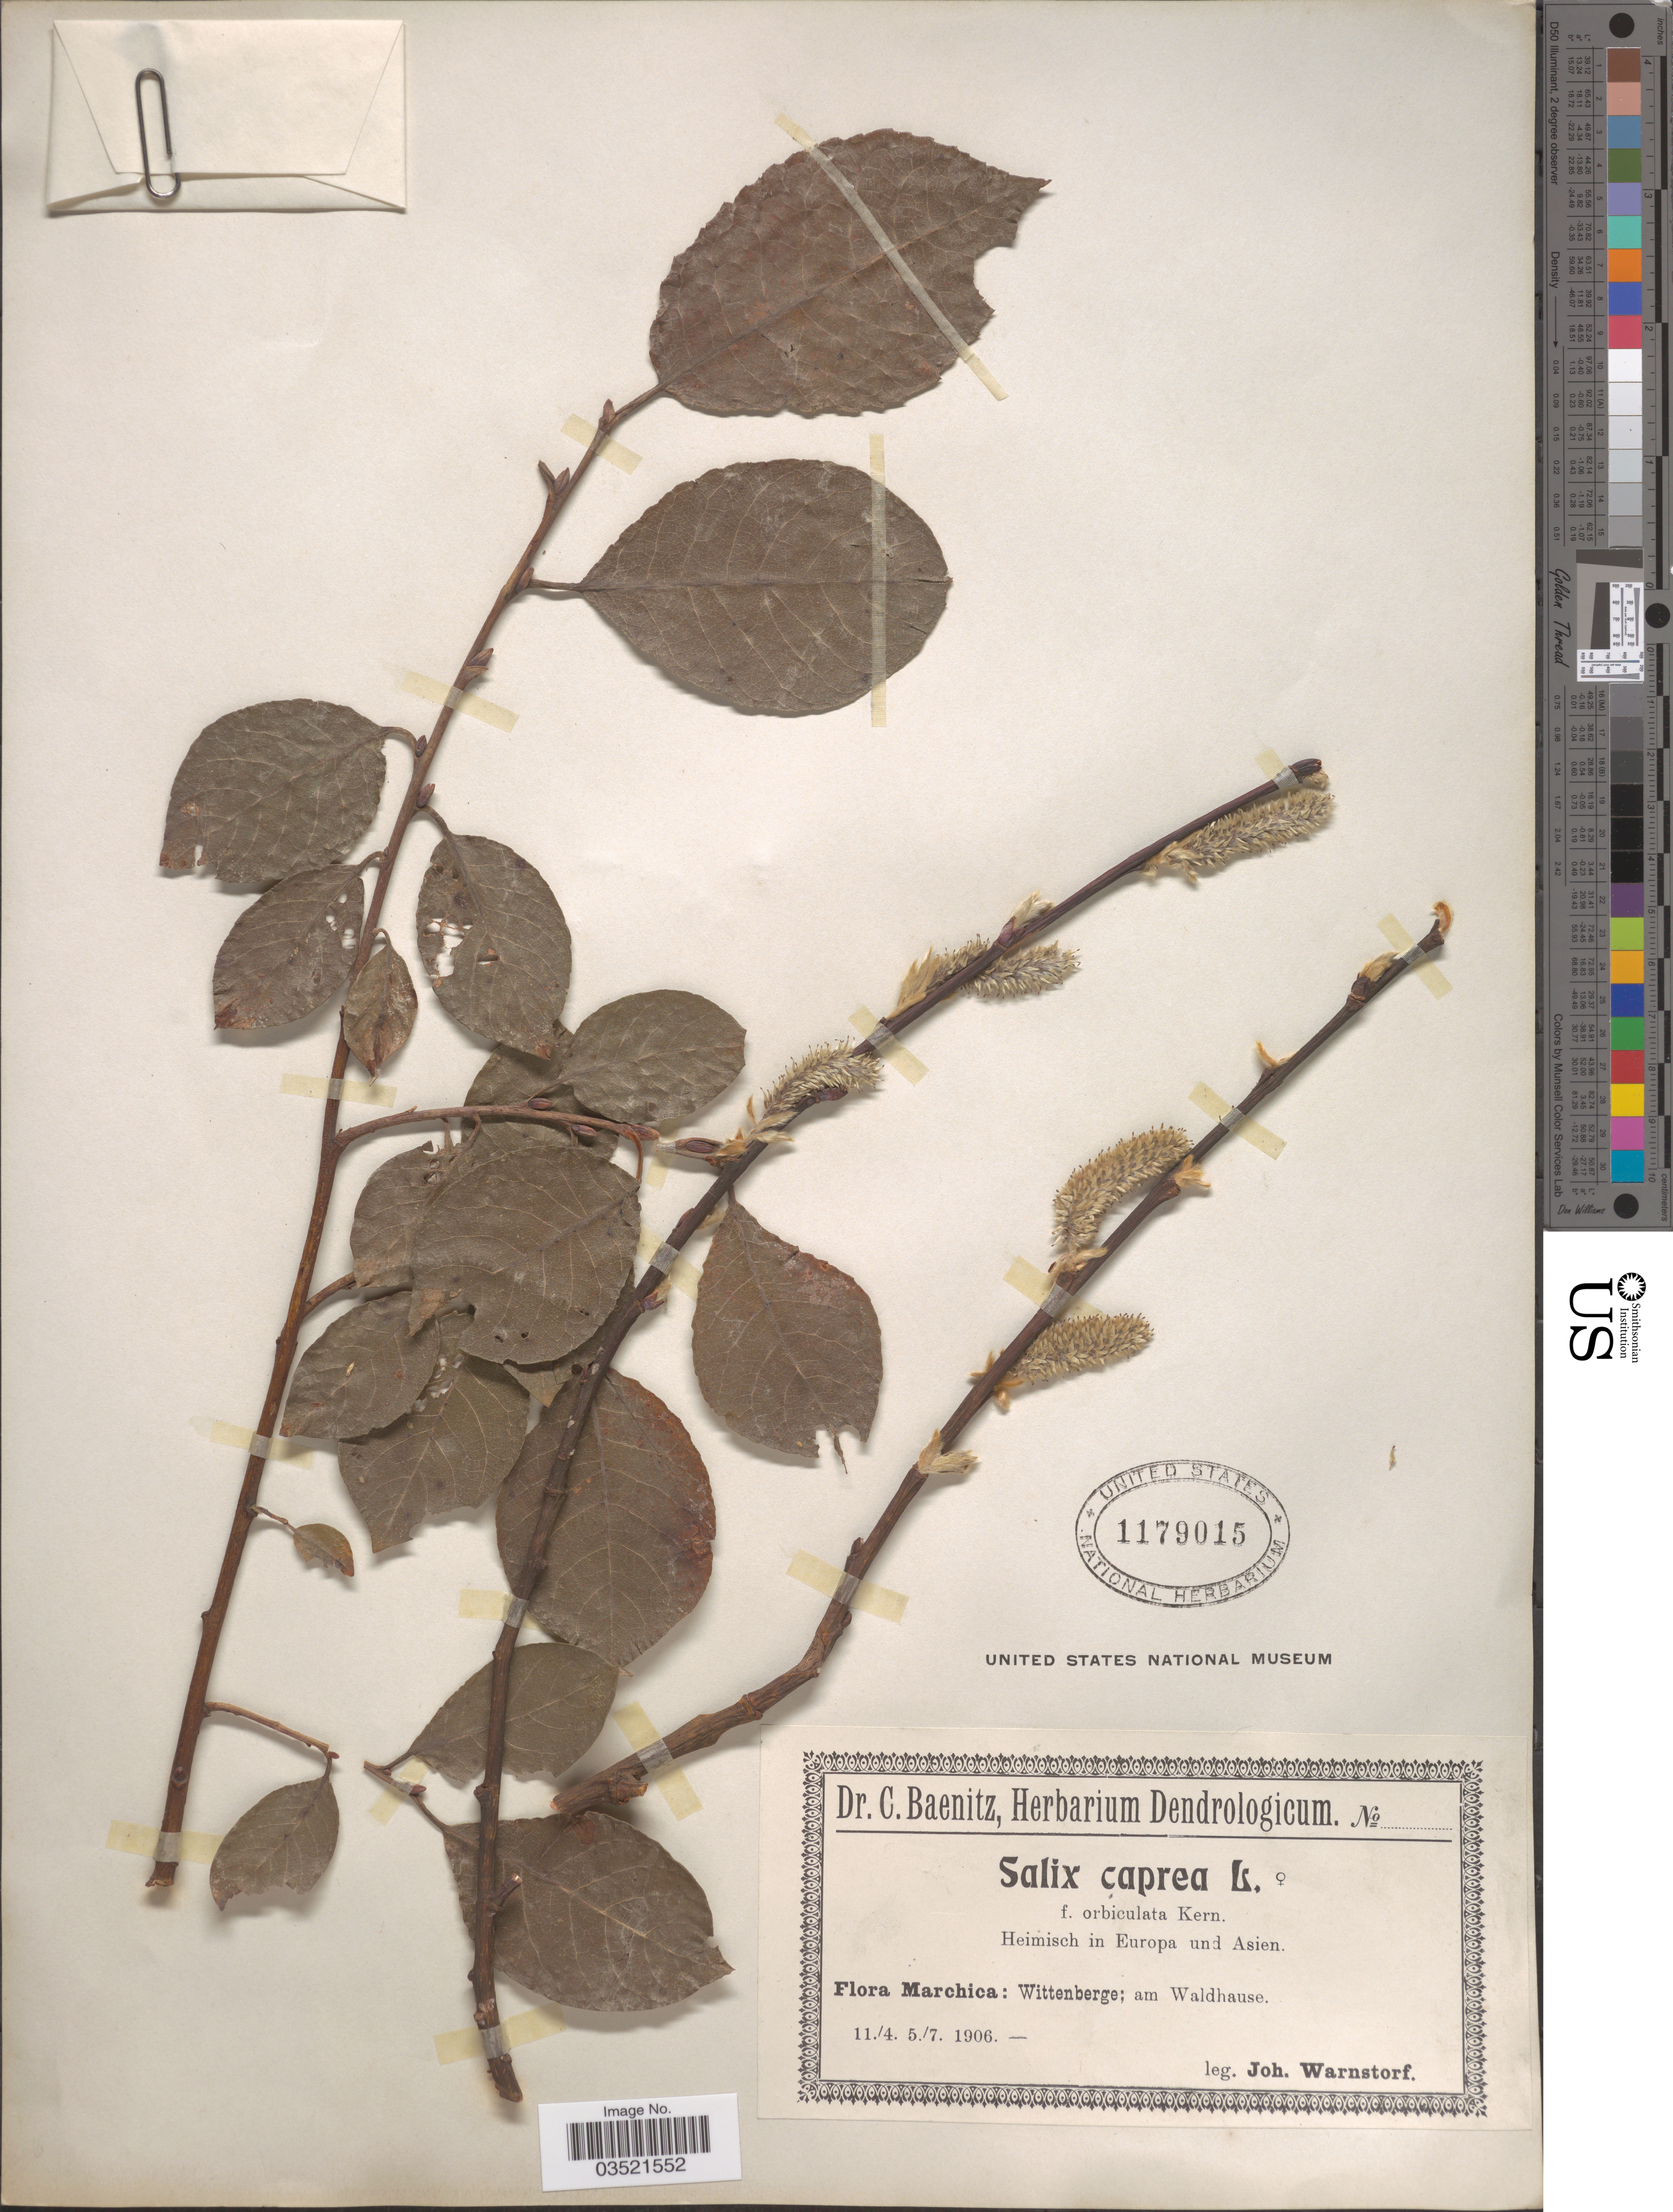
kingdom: Plantae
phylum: Tracheophyta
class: Magnoliopsida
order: Malpighiales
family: Salicaceae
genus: Salix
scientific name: Salix caprea f. orbiculata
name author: Kern.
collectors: J. Warnstorf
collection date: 1906-04-11/1906-07-05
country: Germany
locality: Marchica: Wittenberge; am Waldhause.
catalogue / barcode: US 1179015